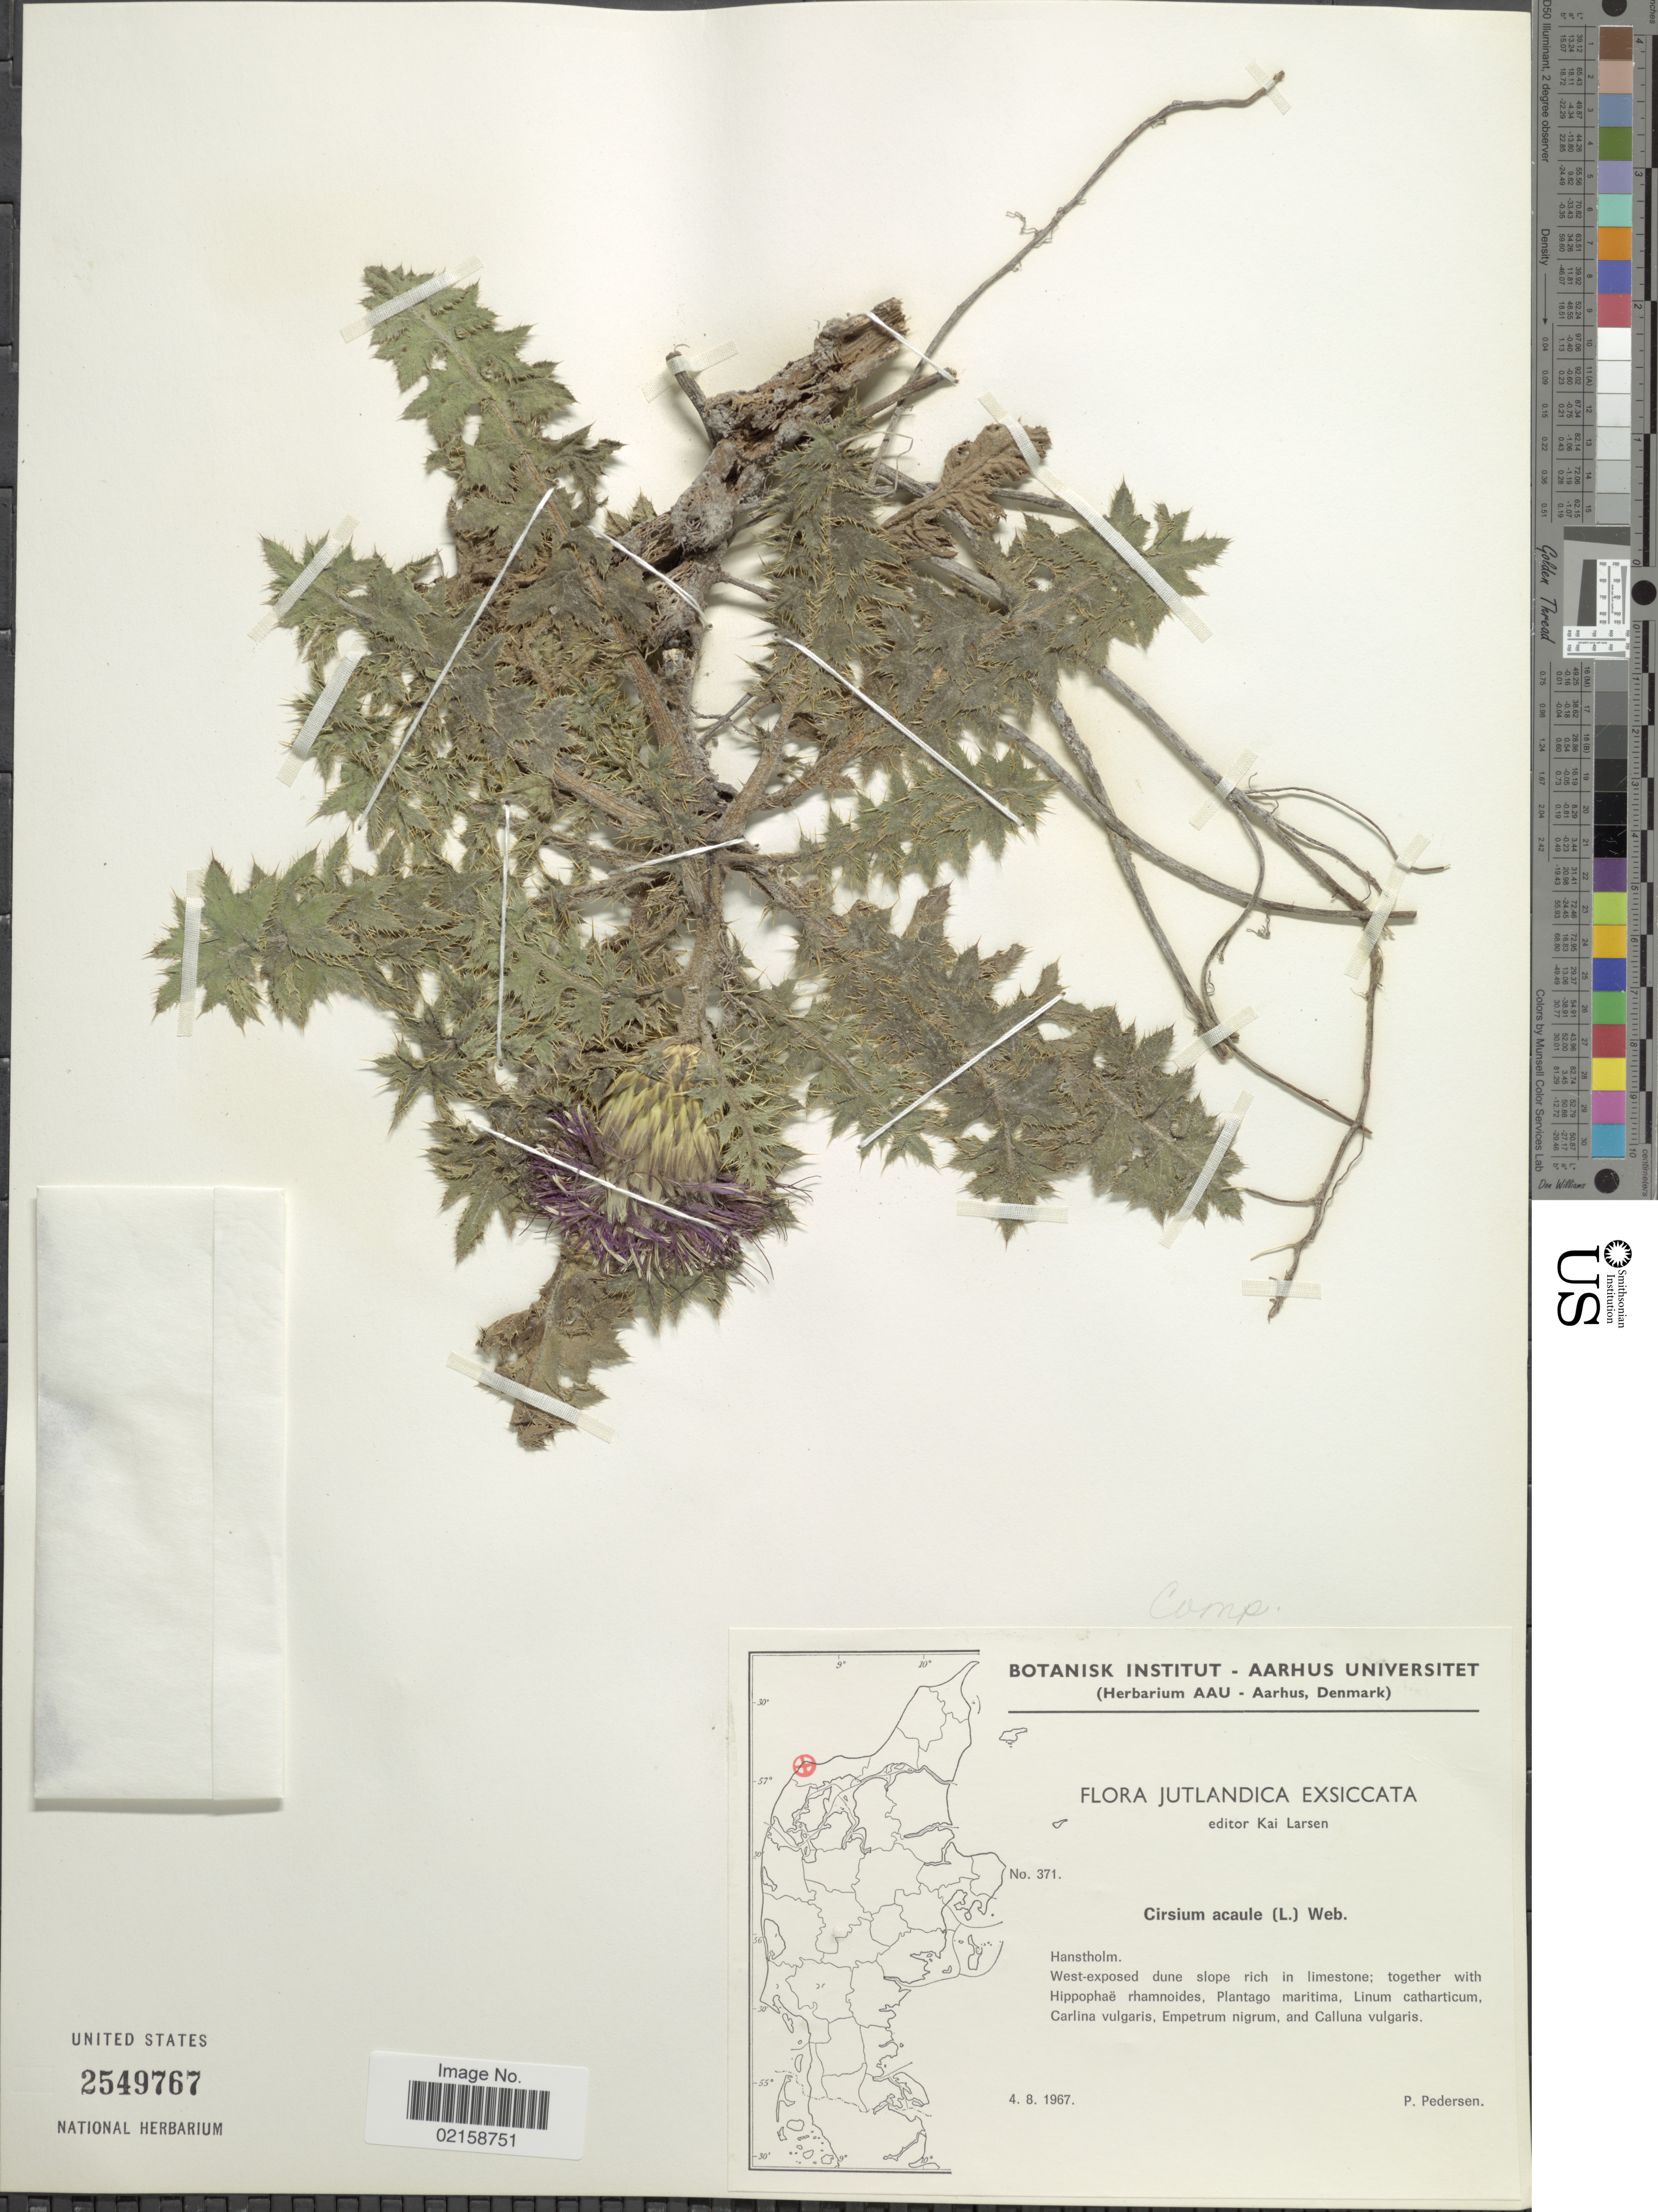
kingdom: Plantae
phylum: Tracheophyta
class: Magnoliopsida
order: Asterales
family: Asteraceae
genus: Cirsium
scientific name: Cirsium acaule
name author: (L.) Scop.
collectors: P. Pedersen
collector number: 371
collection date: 1967-08-04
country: Denmark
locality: Jutlandica Exsiccata, Hanstholm, west-exposed dune slope.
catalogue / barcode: US 2549767